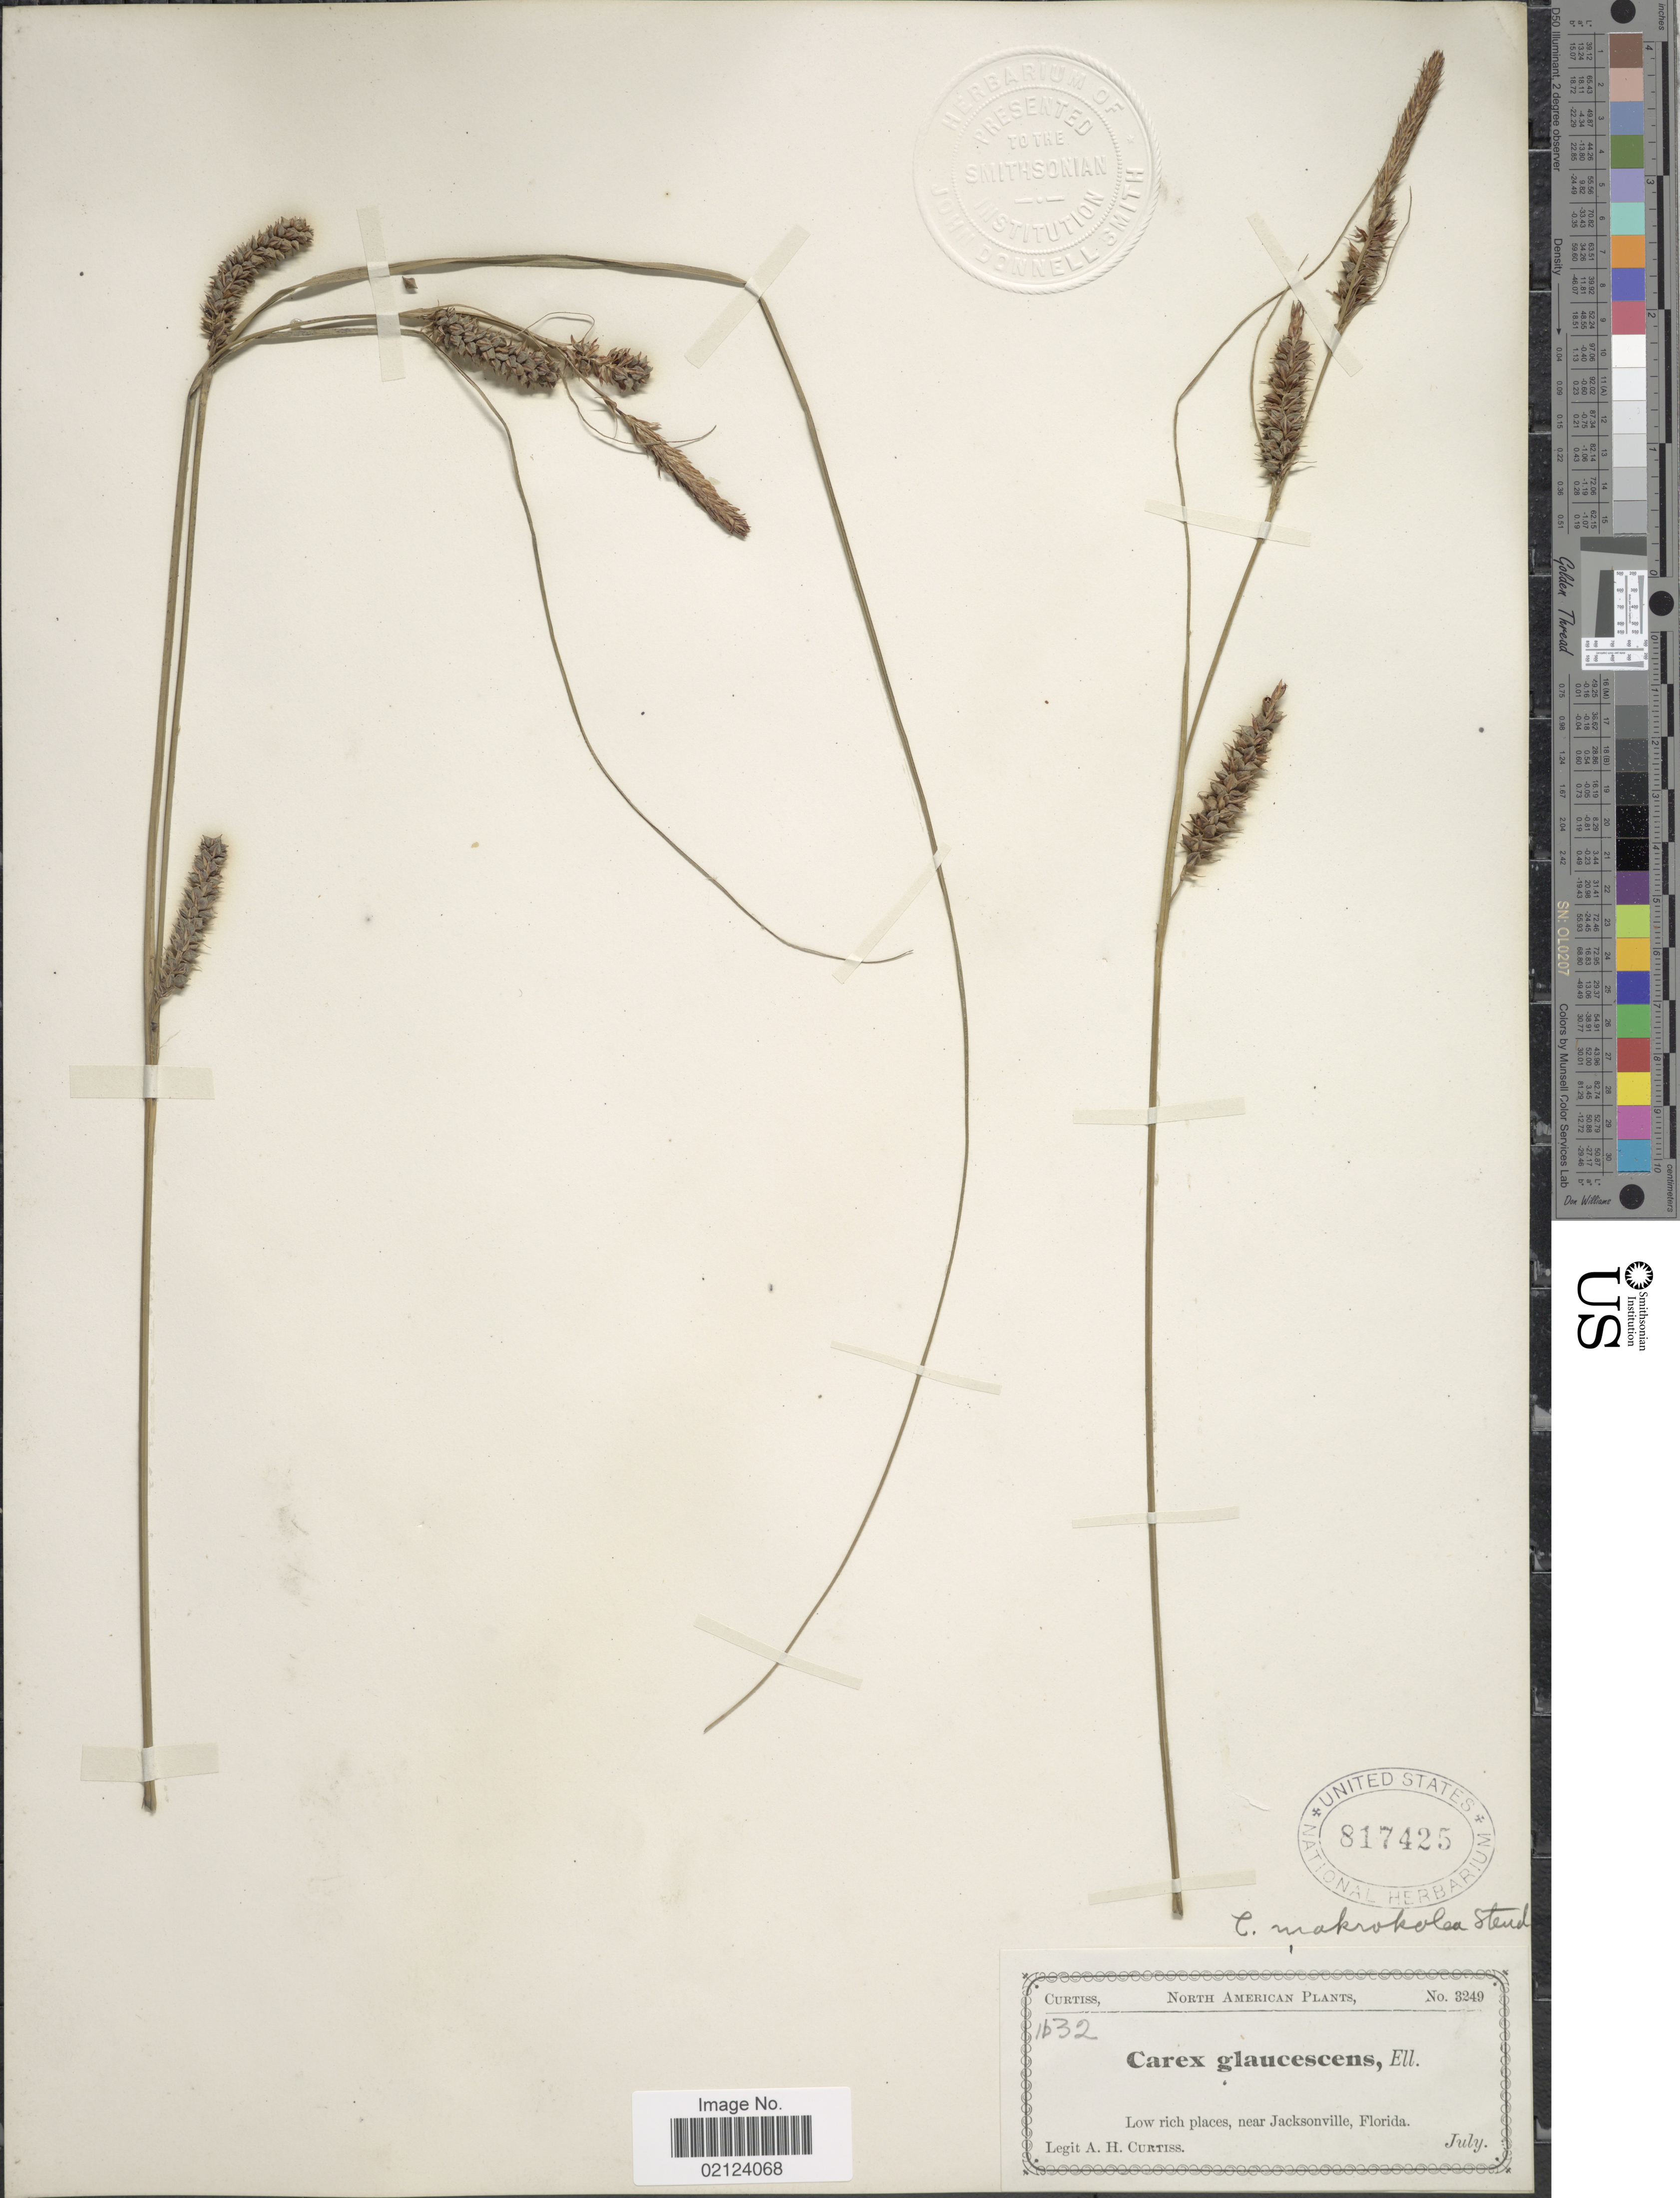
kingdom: Plantae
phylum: Tracheophyta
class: Liliopsida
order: Poales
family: Cyperaceae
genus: Carex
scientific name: Carex verrucosa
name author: Muhl.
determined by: Strong, Mark T., (BOT), Smithsonian Institution - National Museum of Natural History (UNITED STATES)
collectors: A. H. Curtiss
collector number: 1132/3249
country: United States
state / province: Florida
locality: North America. Near Jacksonville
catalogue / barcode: US 817425